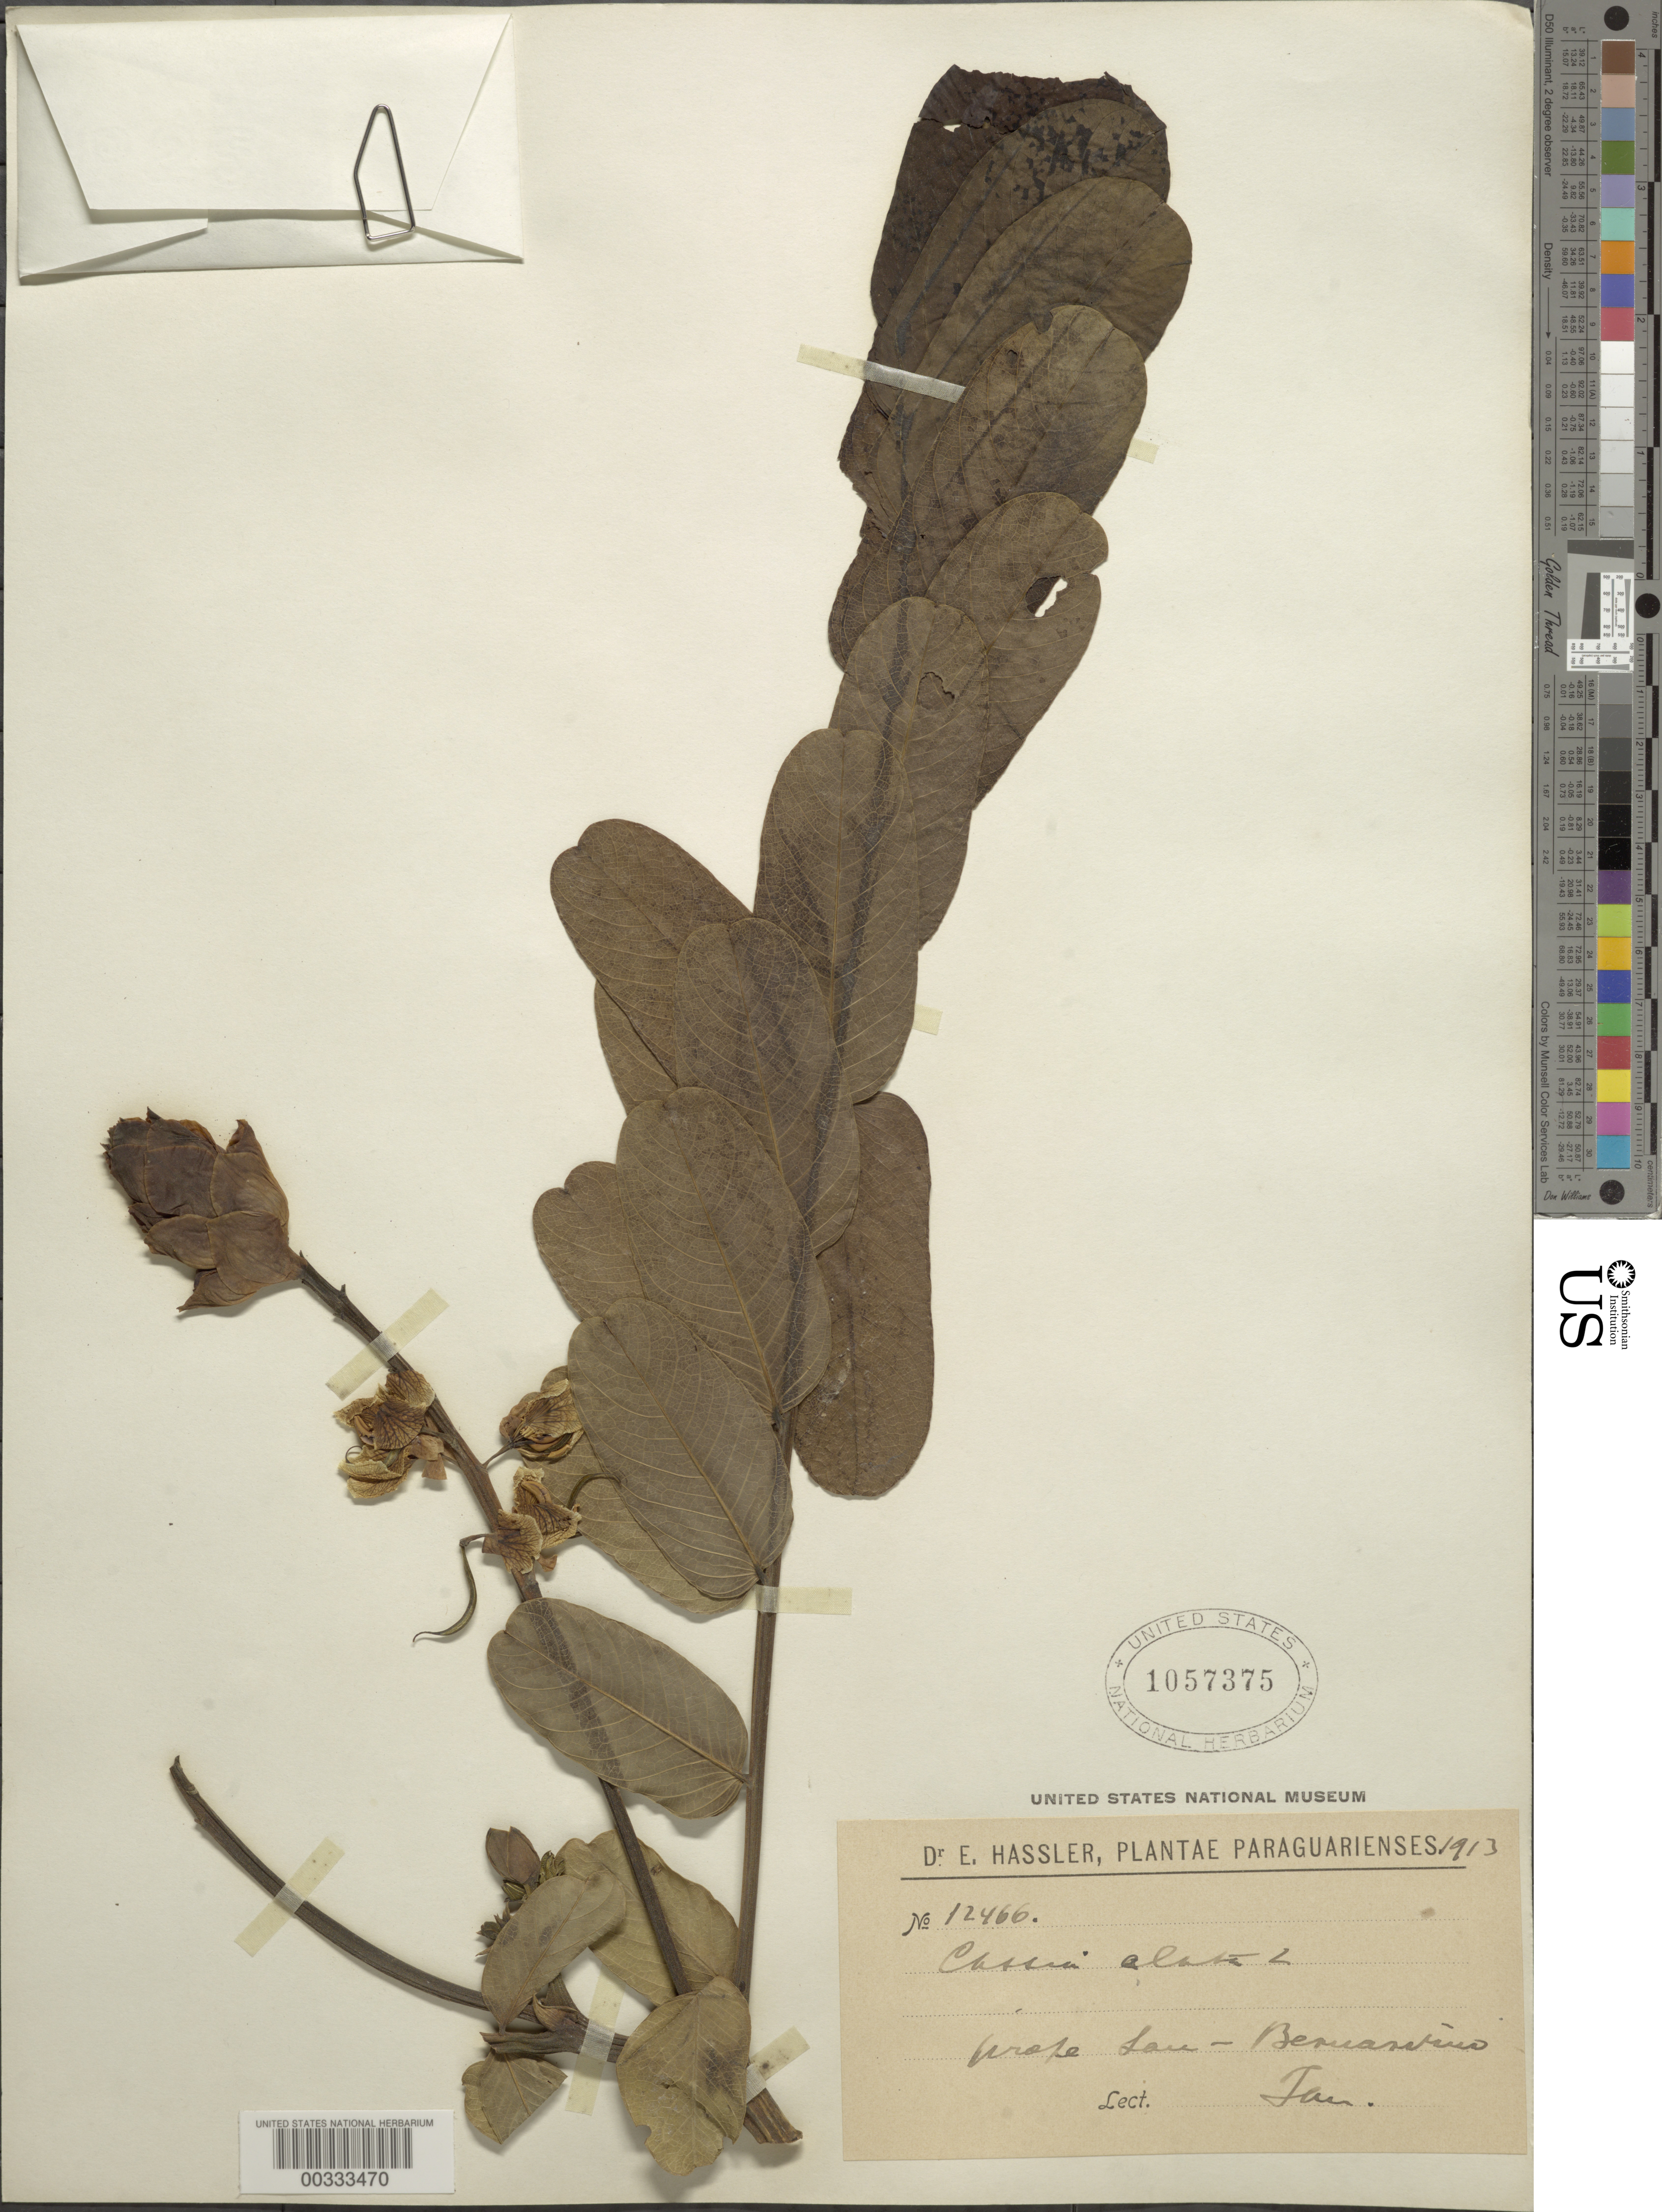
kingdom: Plantae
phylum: Tracheophyta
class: Magnoliopsida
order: Fabales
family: Fabaceae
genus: Senna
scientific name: Senna alata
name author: (L.) Roxb.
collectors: E. Hassler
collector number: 12466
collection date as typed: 1913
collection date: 1913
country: Paraguay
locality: Lau-beruandino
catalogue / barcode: US 1057375